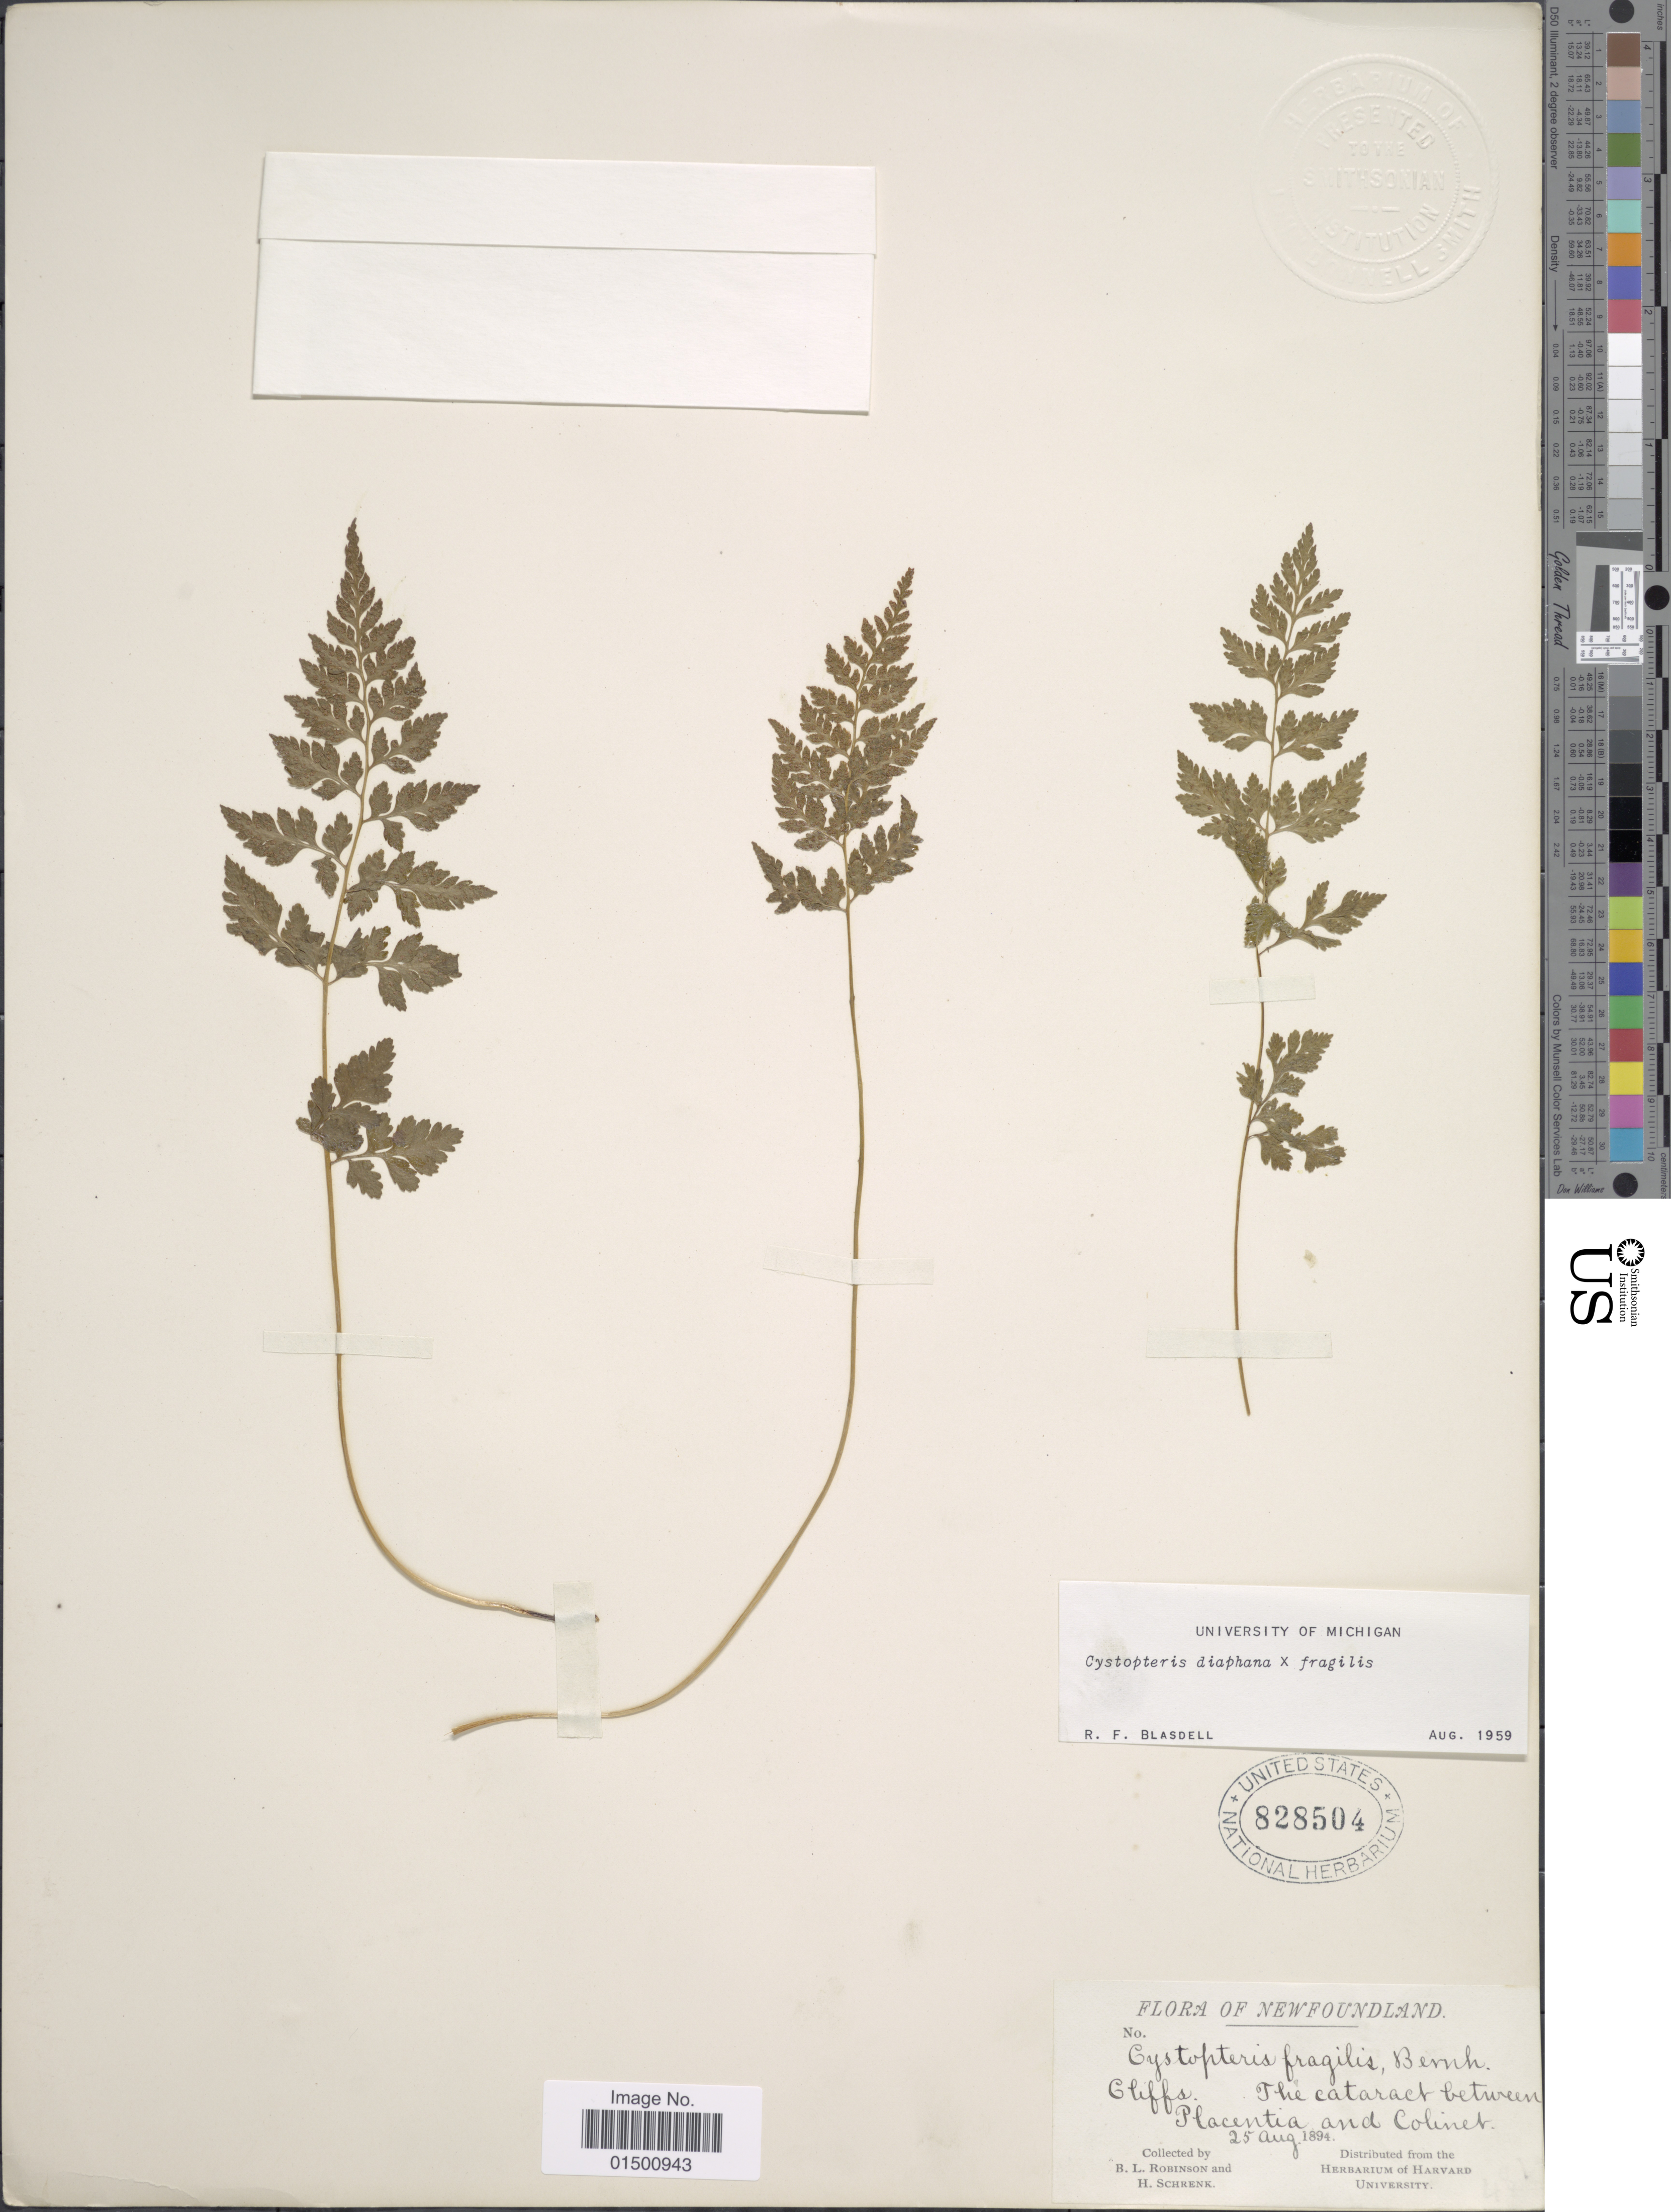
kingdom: Plantae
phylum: Tracheophyta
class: Polypodiopsida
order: Polypodiales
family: Cystopteridaceae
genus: Cystopteris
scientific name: Cystopteris diaphana x C. fragilis (L.) Bernh.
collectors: B. L. Robinson & H. v. Schrenk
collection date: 1894-08-25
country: Canada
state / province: Newfoundland and Labrador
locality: The Cataract between Placentia and Colinet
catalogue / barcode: US 828504